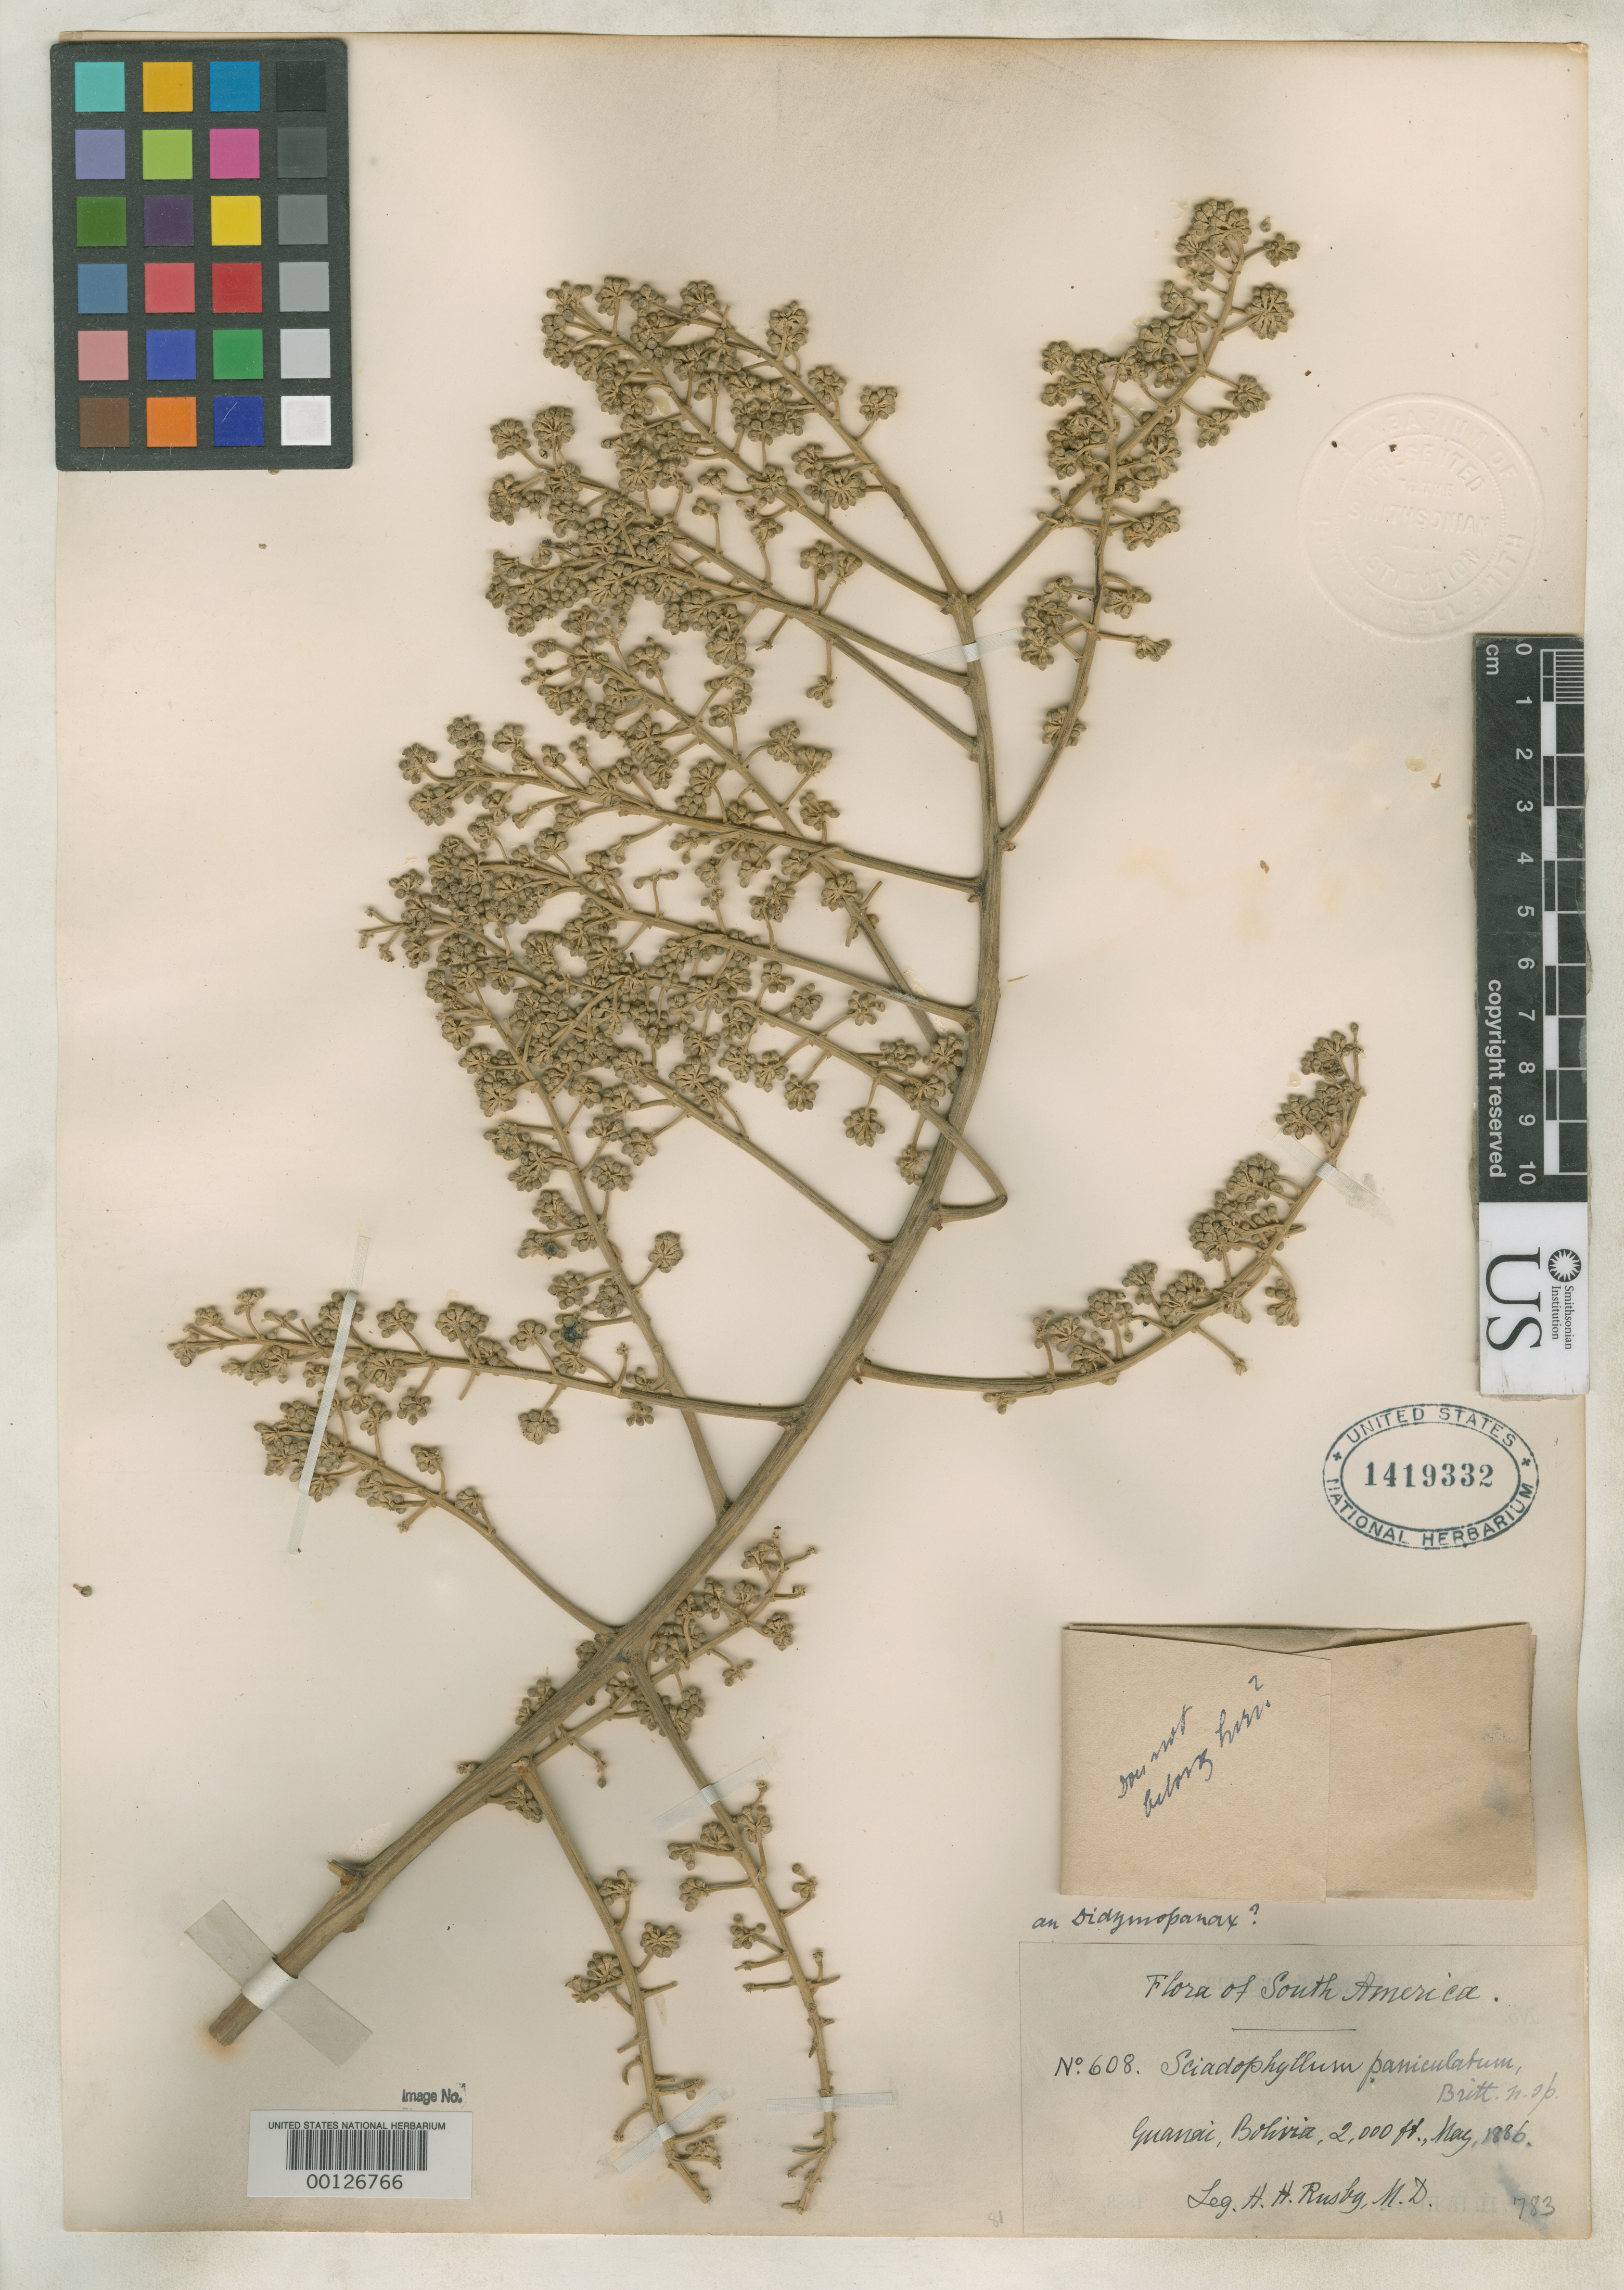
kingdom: Plantae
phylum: Tracheophyta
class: Magnoliopsida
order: Apiales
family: Araliaceae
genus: Sciodaphyllum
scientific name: Sciodaphyllum paniculatum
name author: Britton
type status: Type Collection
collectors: H. H. Rusby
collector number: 608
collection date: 1886-05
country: Bolivia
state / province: La Páz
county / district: Larecaja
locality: Guanay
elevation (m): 610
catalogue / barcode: US 1419332